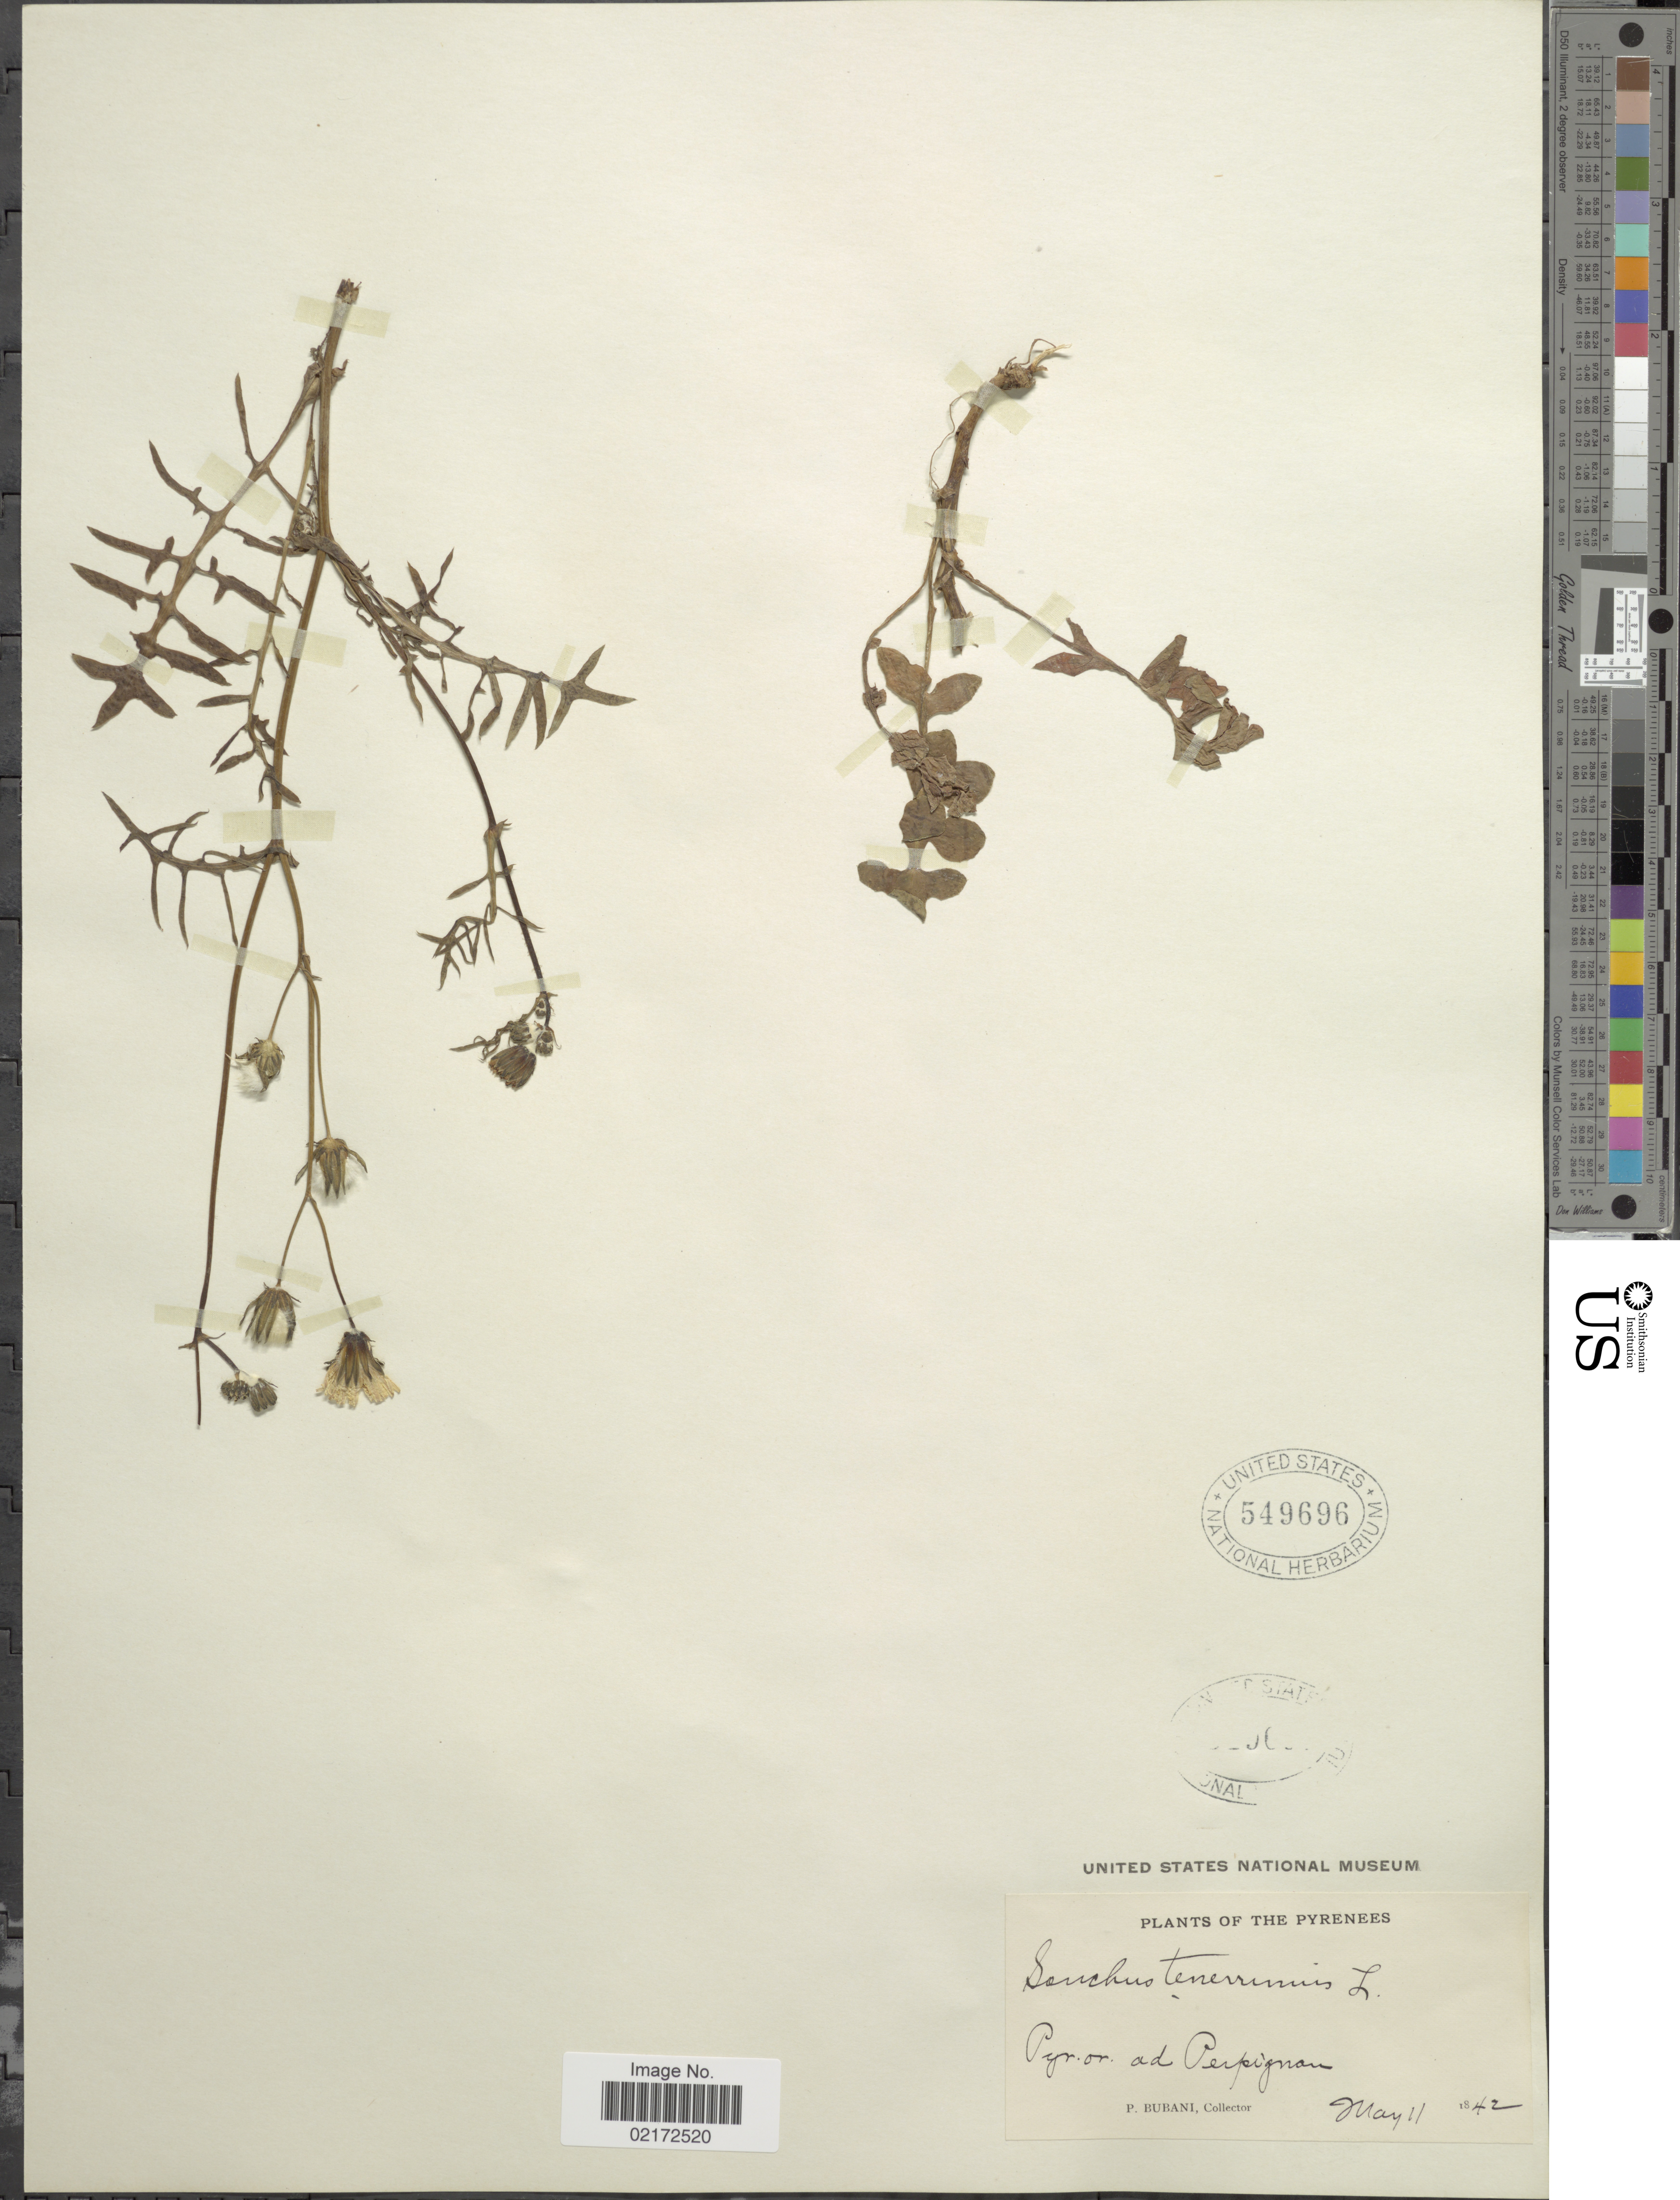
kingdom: Plantae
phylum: Tracheophyta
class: Magnoliopsida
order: Asterales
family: Asteraceae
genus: Sonchus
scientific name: Sonchus tenerrimus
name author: L.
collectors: P. Bubani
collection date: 1842-05-11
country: France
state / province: Occitanie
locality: Pyrenees. Pyr. or. ad Perpignan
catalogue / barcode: US 549696